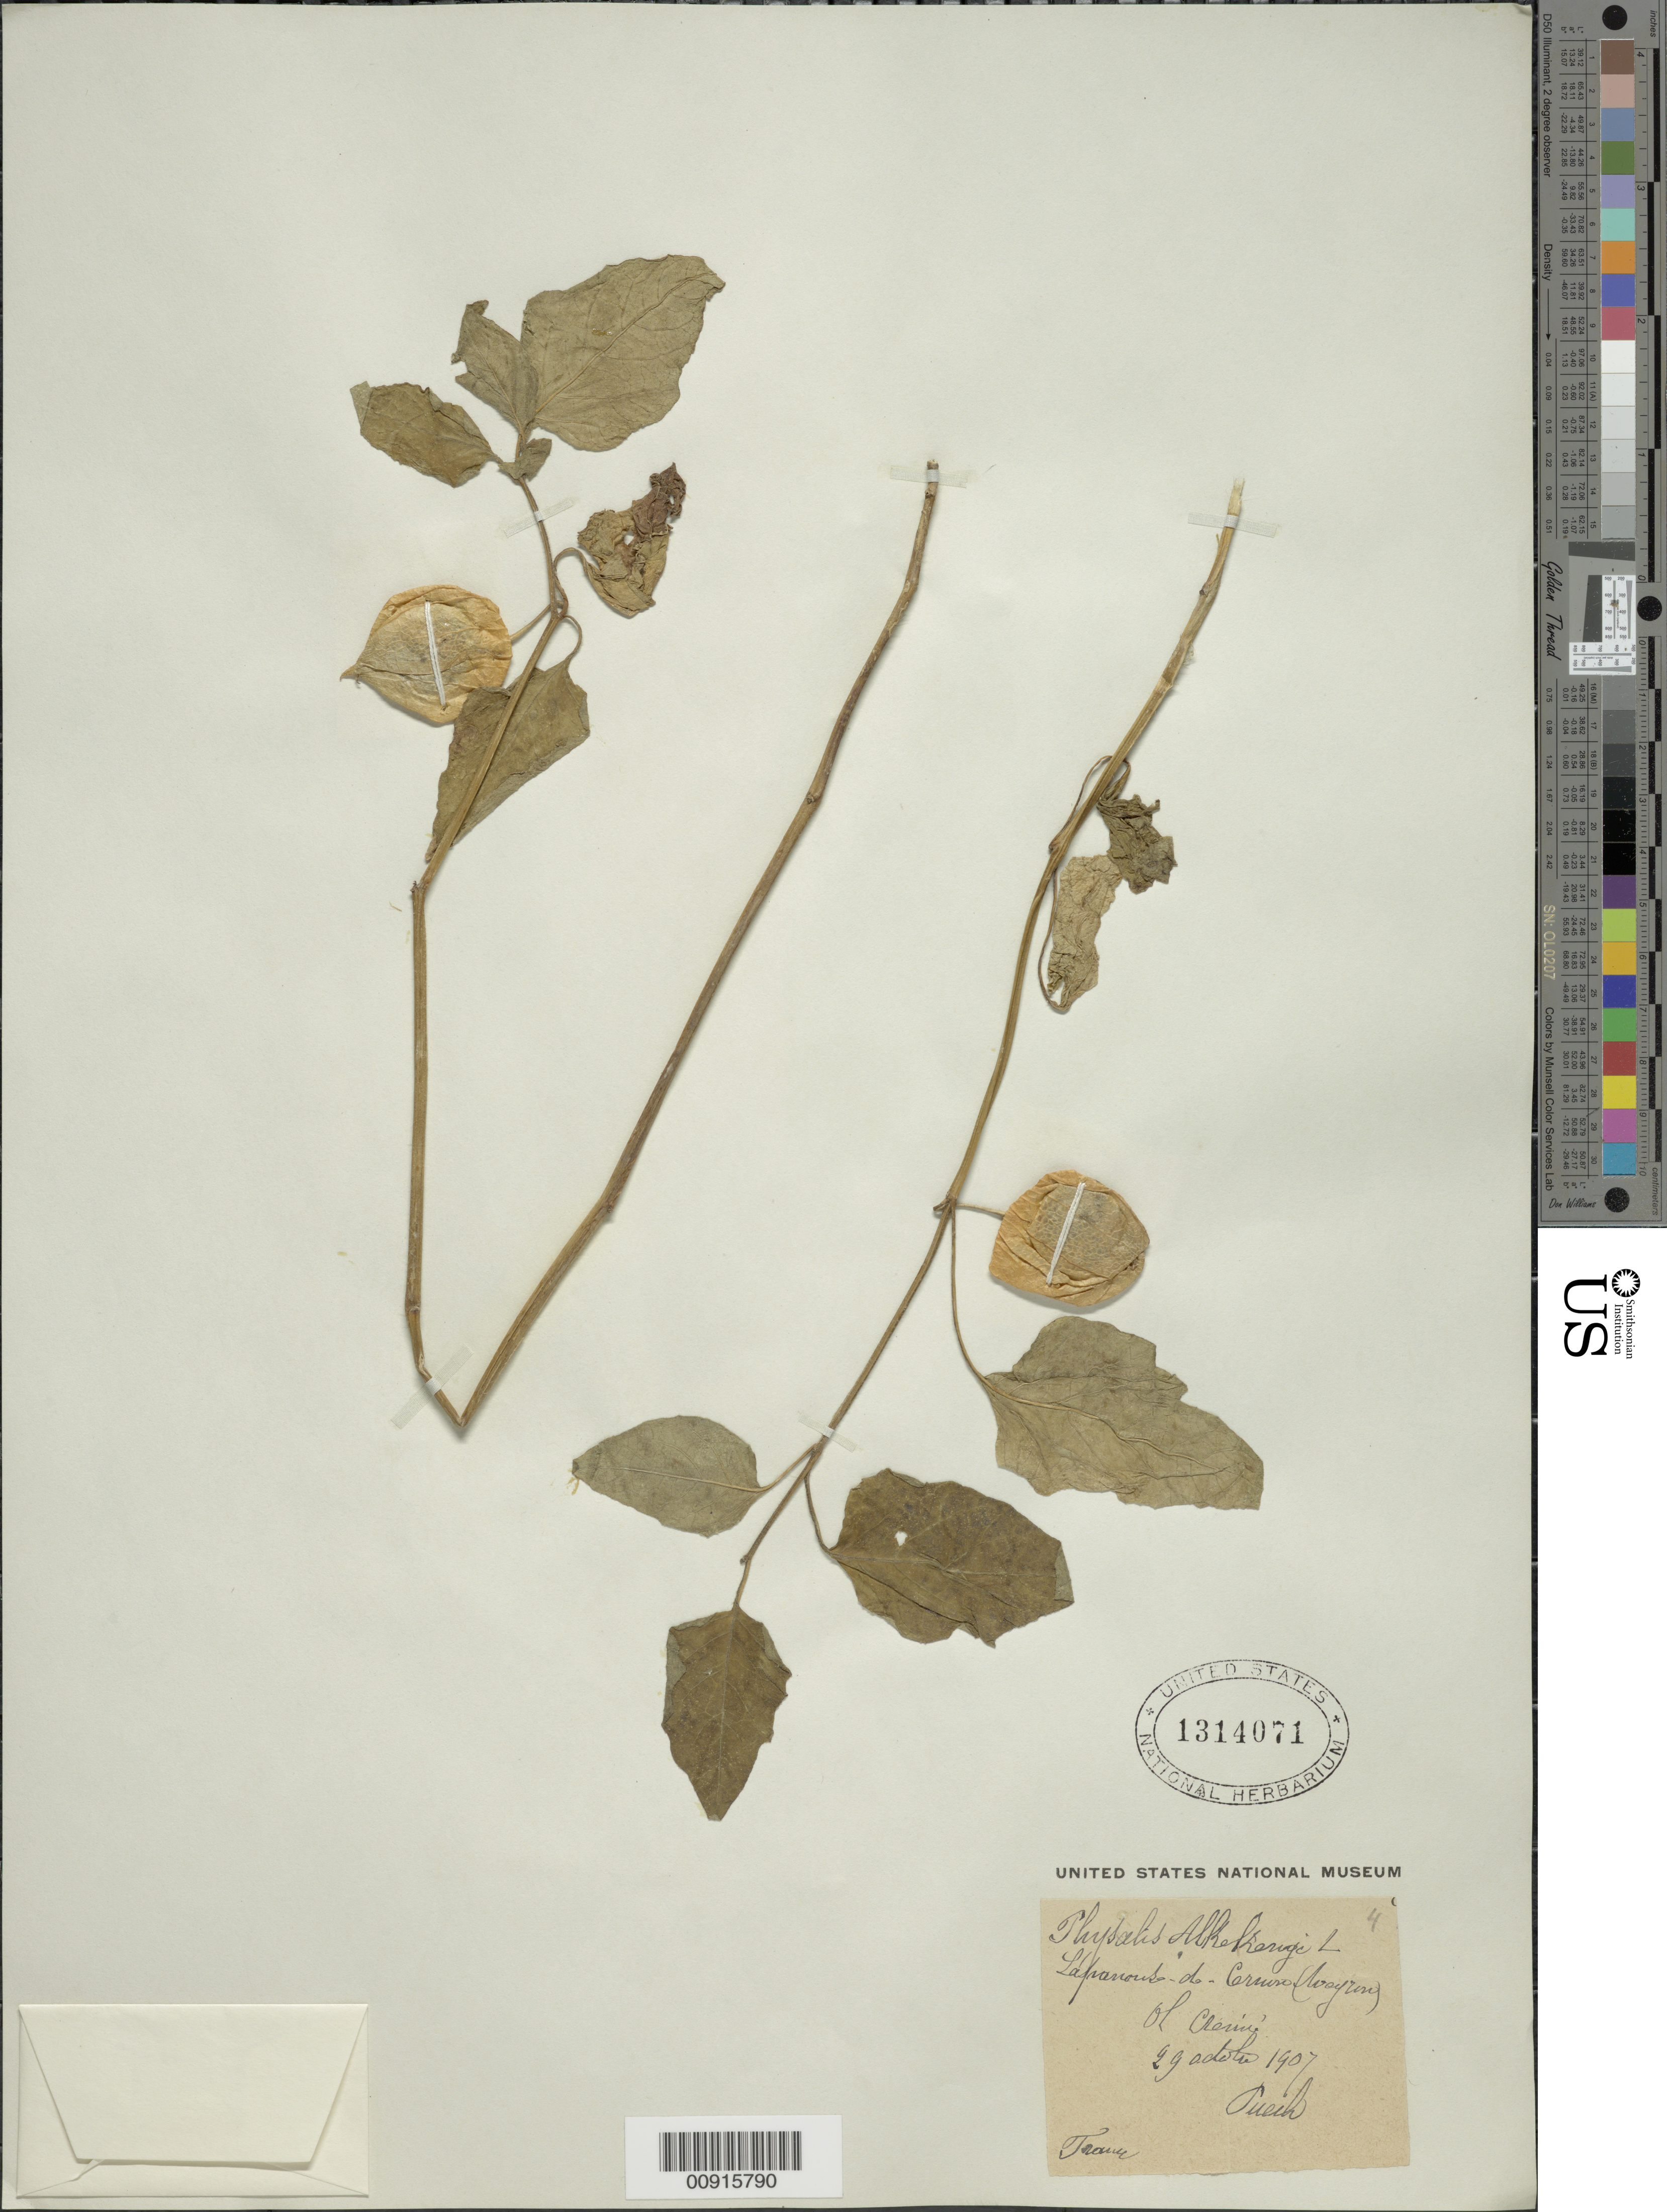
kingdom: Plantae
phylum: Tracheophyta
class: Magnoliopsida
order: Solanales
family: Solanaceae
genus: Physalis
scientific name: Physalis alkekengi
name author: L.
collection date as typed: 1907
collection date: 1907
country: France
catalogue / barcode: US 1314071